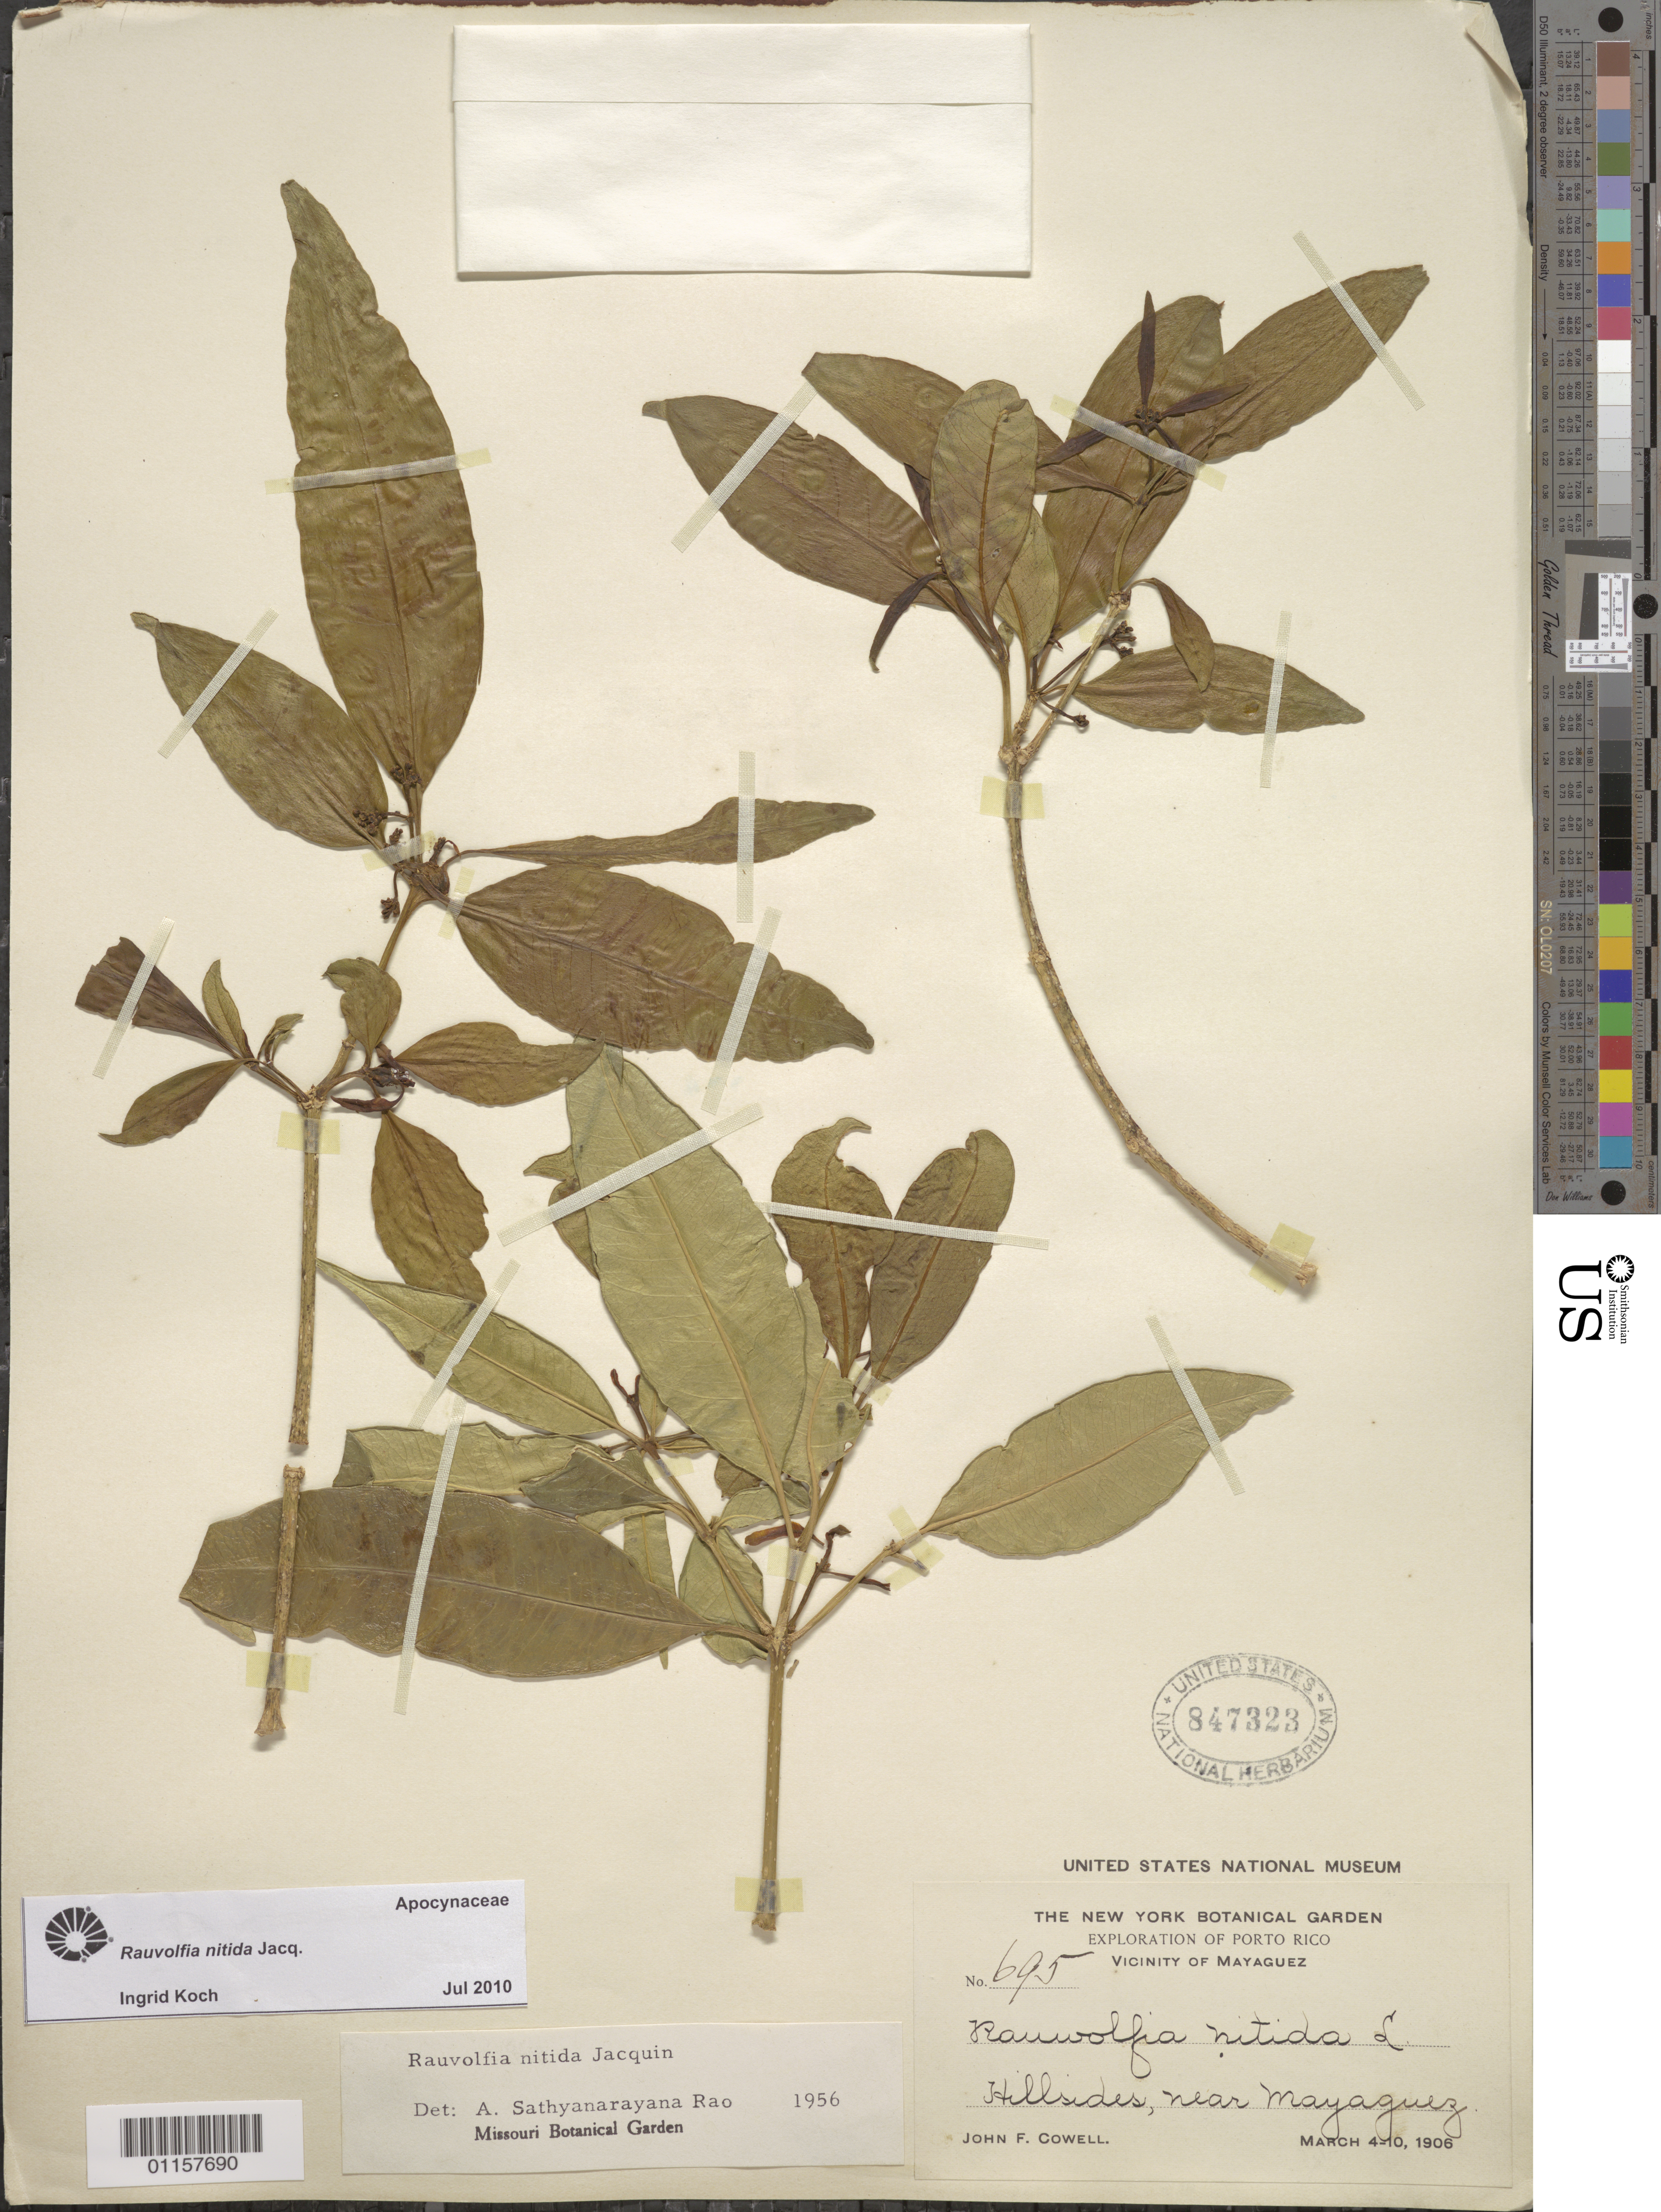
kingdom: Plantae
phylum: Tracheophyta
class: Magnoliopsida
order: Gentianales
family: Apocynaceae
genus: Rauvolfia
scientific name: Rauvolfia nitida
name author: Jacq.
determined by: Koch, I.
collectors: J. F. Cowell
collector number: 695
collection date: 1906-03-04/1906-03-10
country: Puerto Rico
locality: Mayaguez, near.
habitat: Hillsides.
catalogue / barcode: US 847323